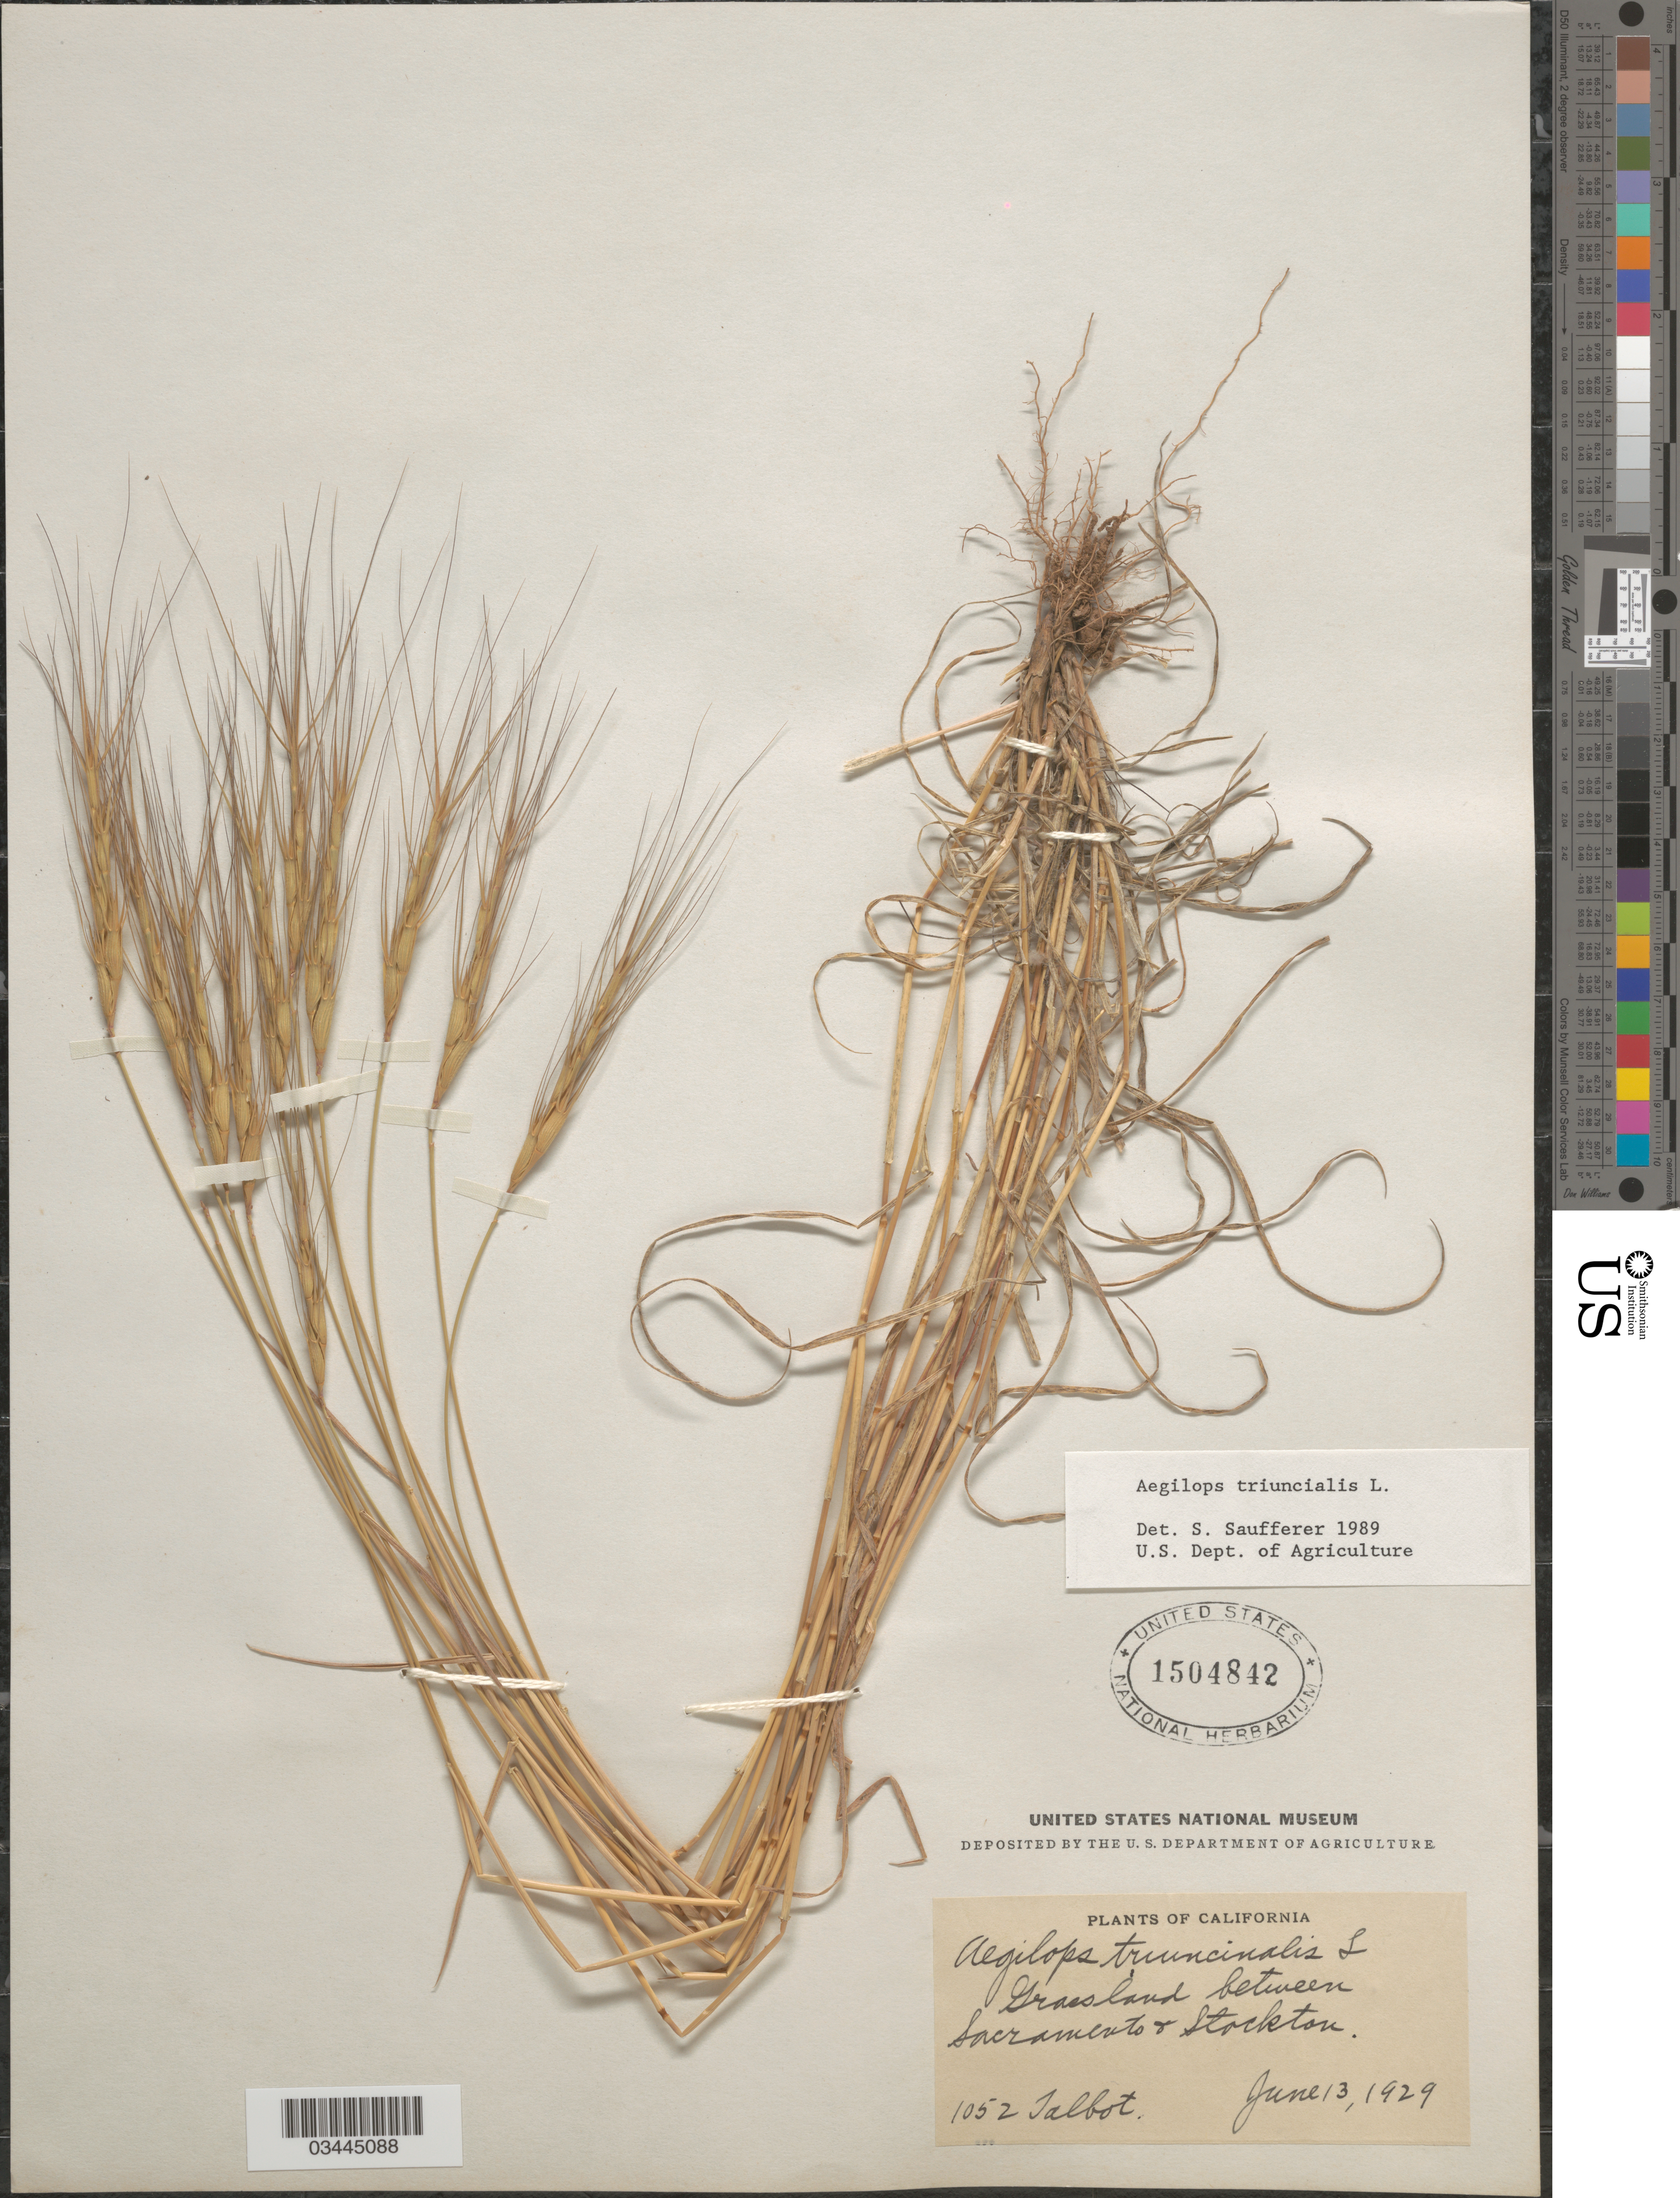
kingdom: Plantae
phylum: Tracheophyta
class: Liliopsida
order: Poales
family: Poaceae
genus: Aegilops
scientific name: Aegilops triuncialis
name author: L.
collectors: Talbot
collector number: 1052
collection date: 1929-06-13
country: United States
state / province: California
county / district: Sacramento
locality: Grassland between Sacramento + Stockton.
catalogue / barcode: US 1504842